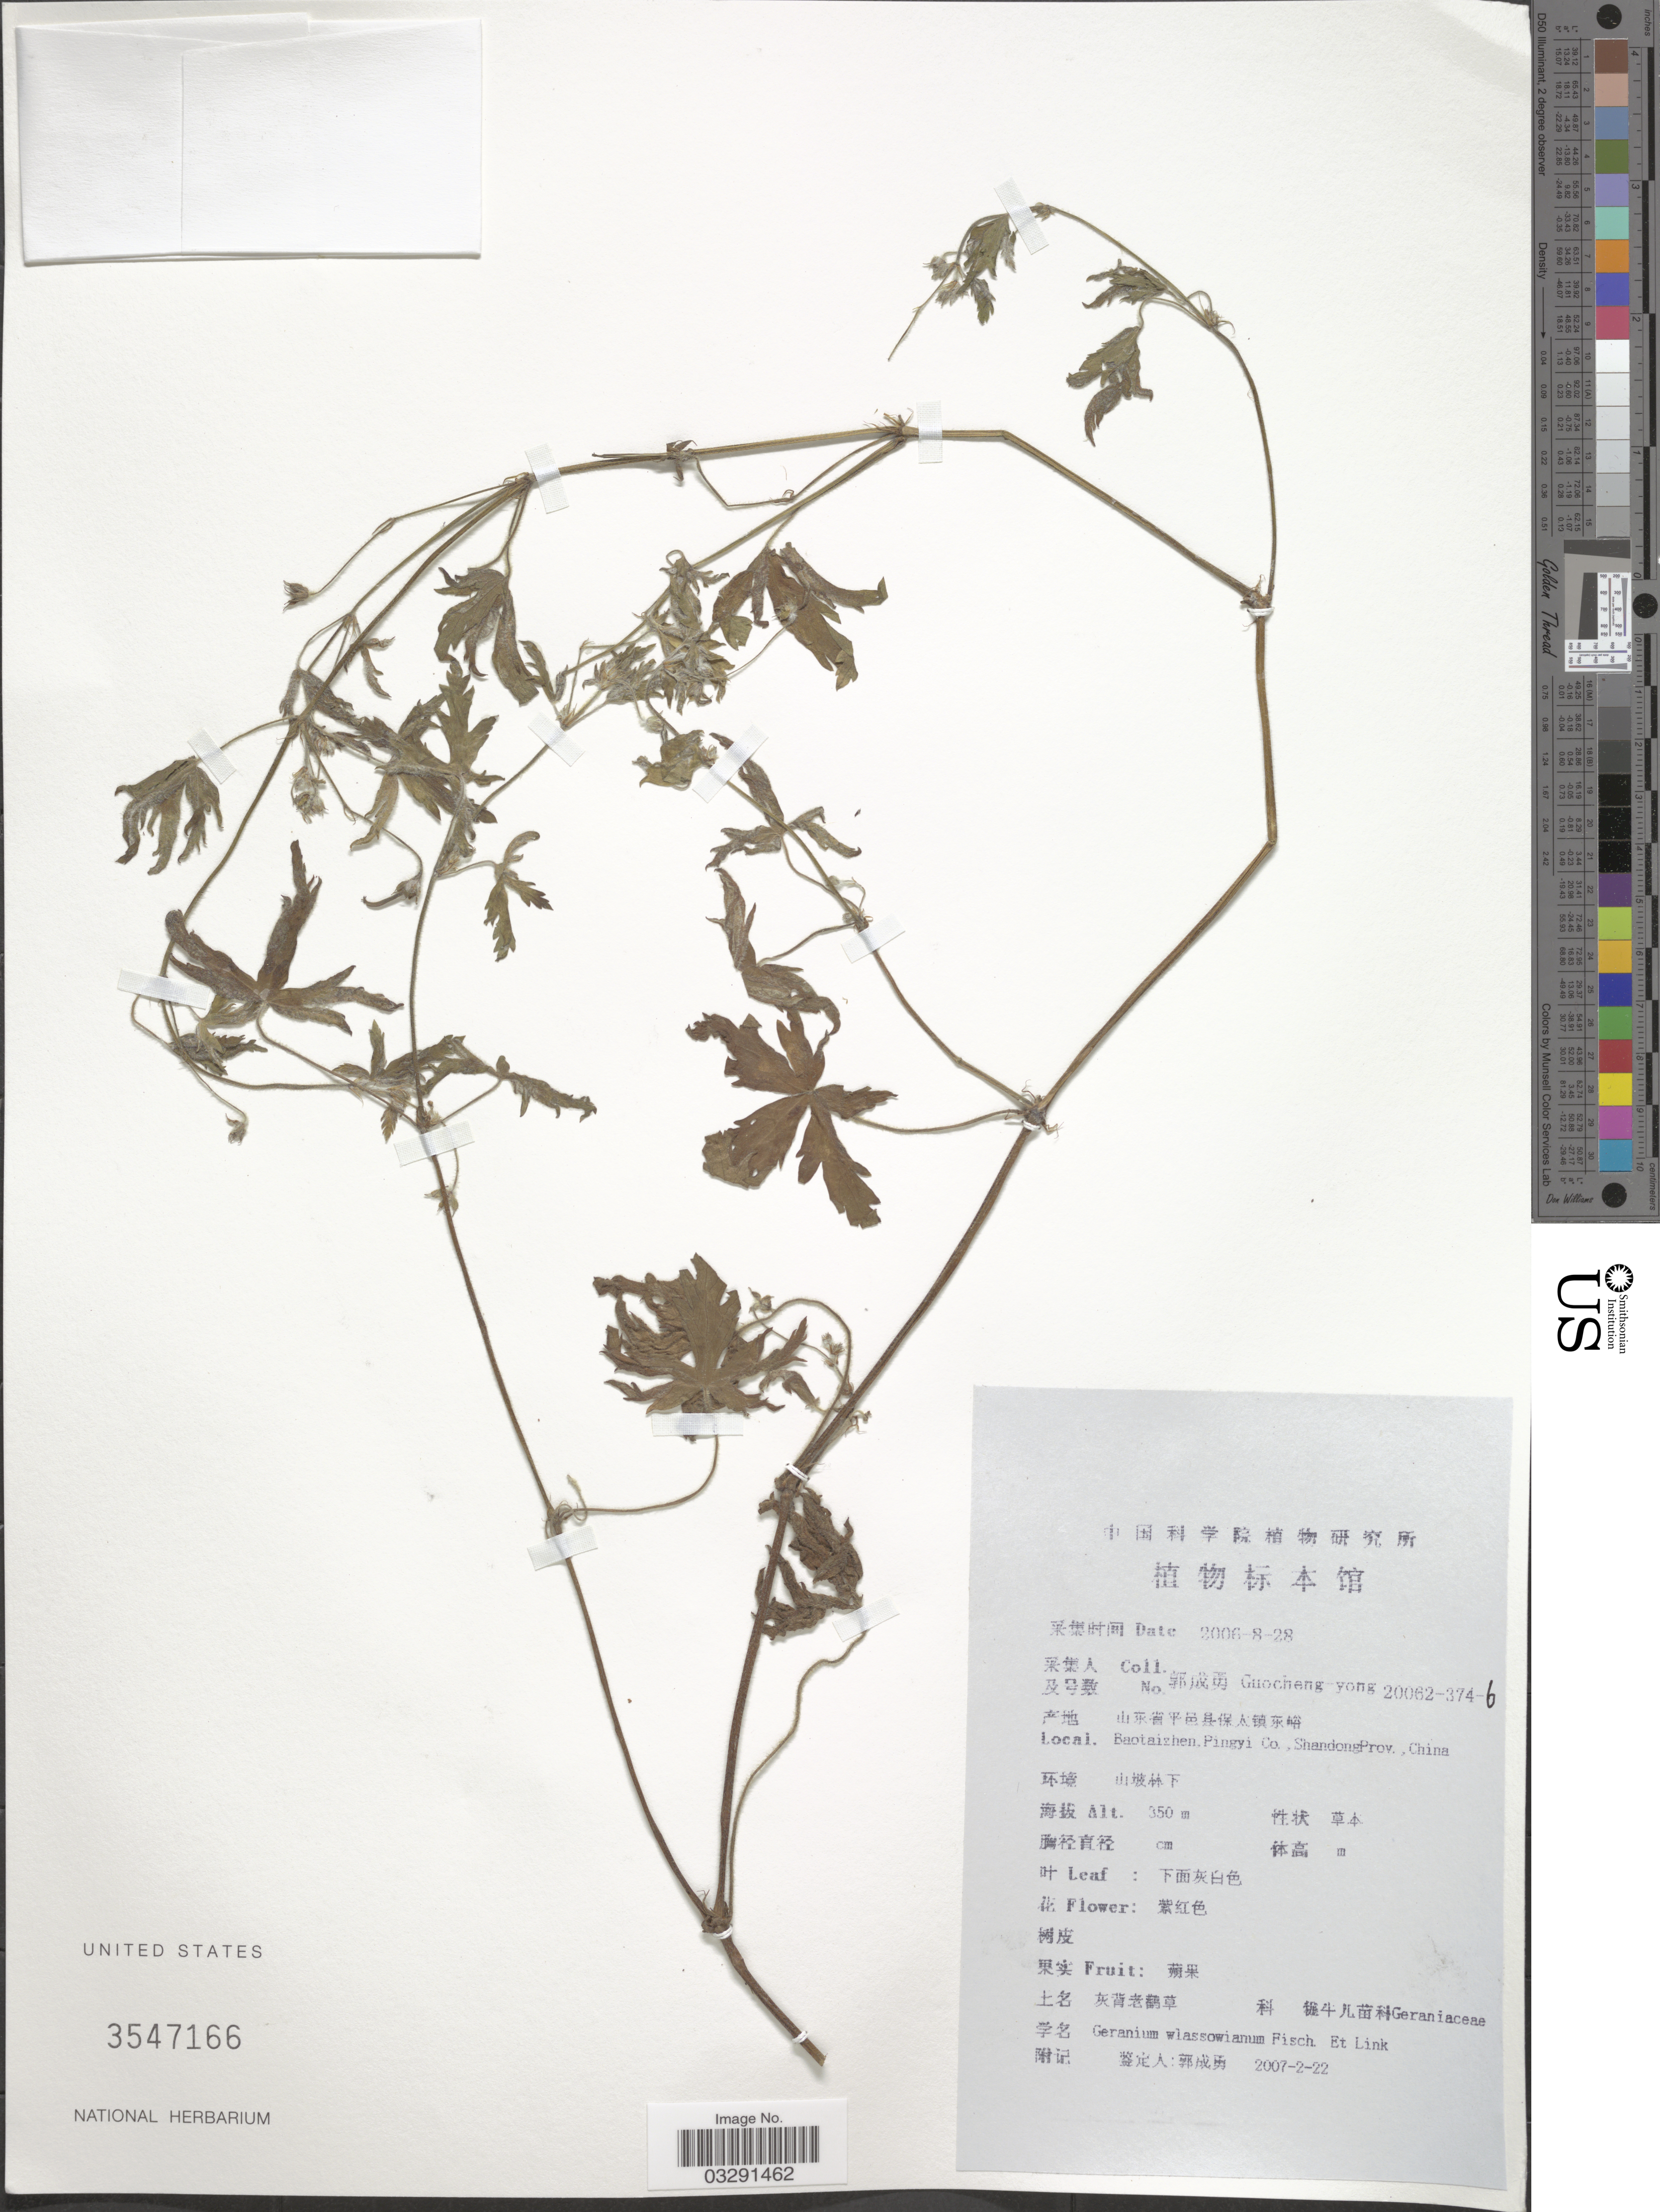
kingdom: Plantae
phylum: Tracheophyta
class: Magnoliopsida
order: Geraniales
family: Geraniaceae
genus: Geranium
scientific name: Geranium wlassovianum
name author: Fisch. ex Link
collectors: Guo cheng-yong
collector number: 20062-374-6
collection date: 2006-08-28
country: China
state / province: Shandong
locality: X. Baotaizhen, Pingyi Co.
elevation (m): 350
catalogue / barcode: US 3547166